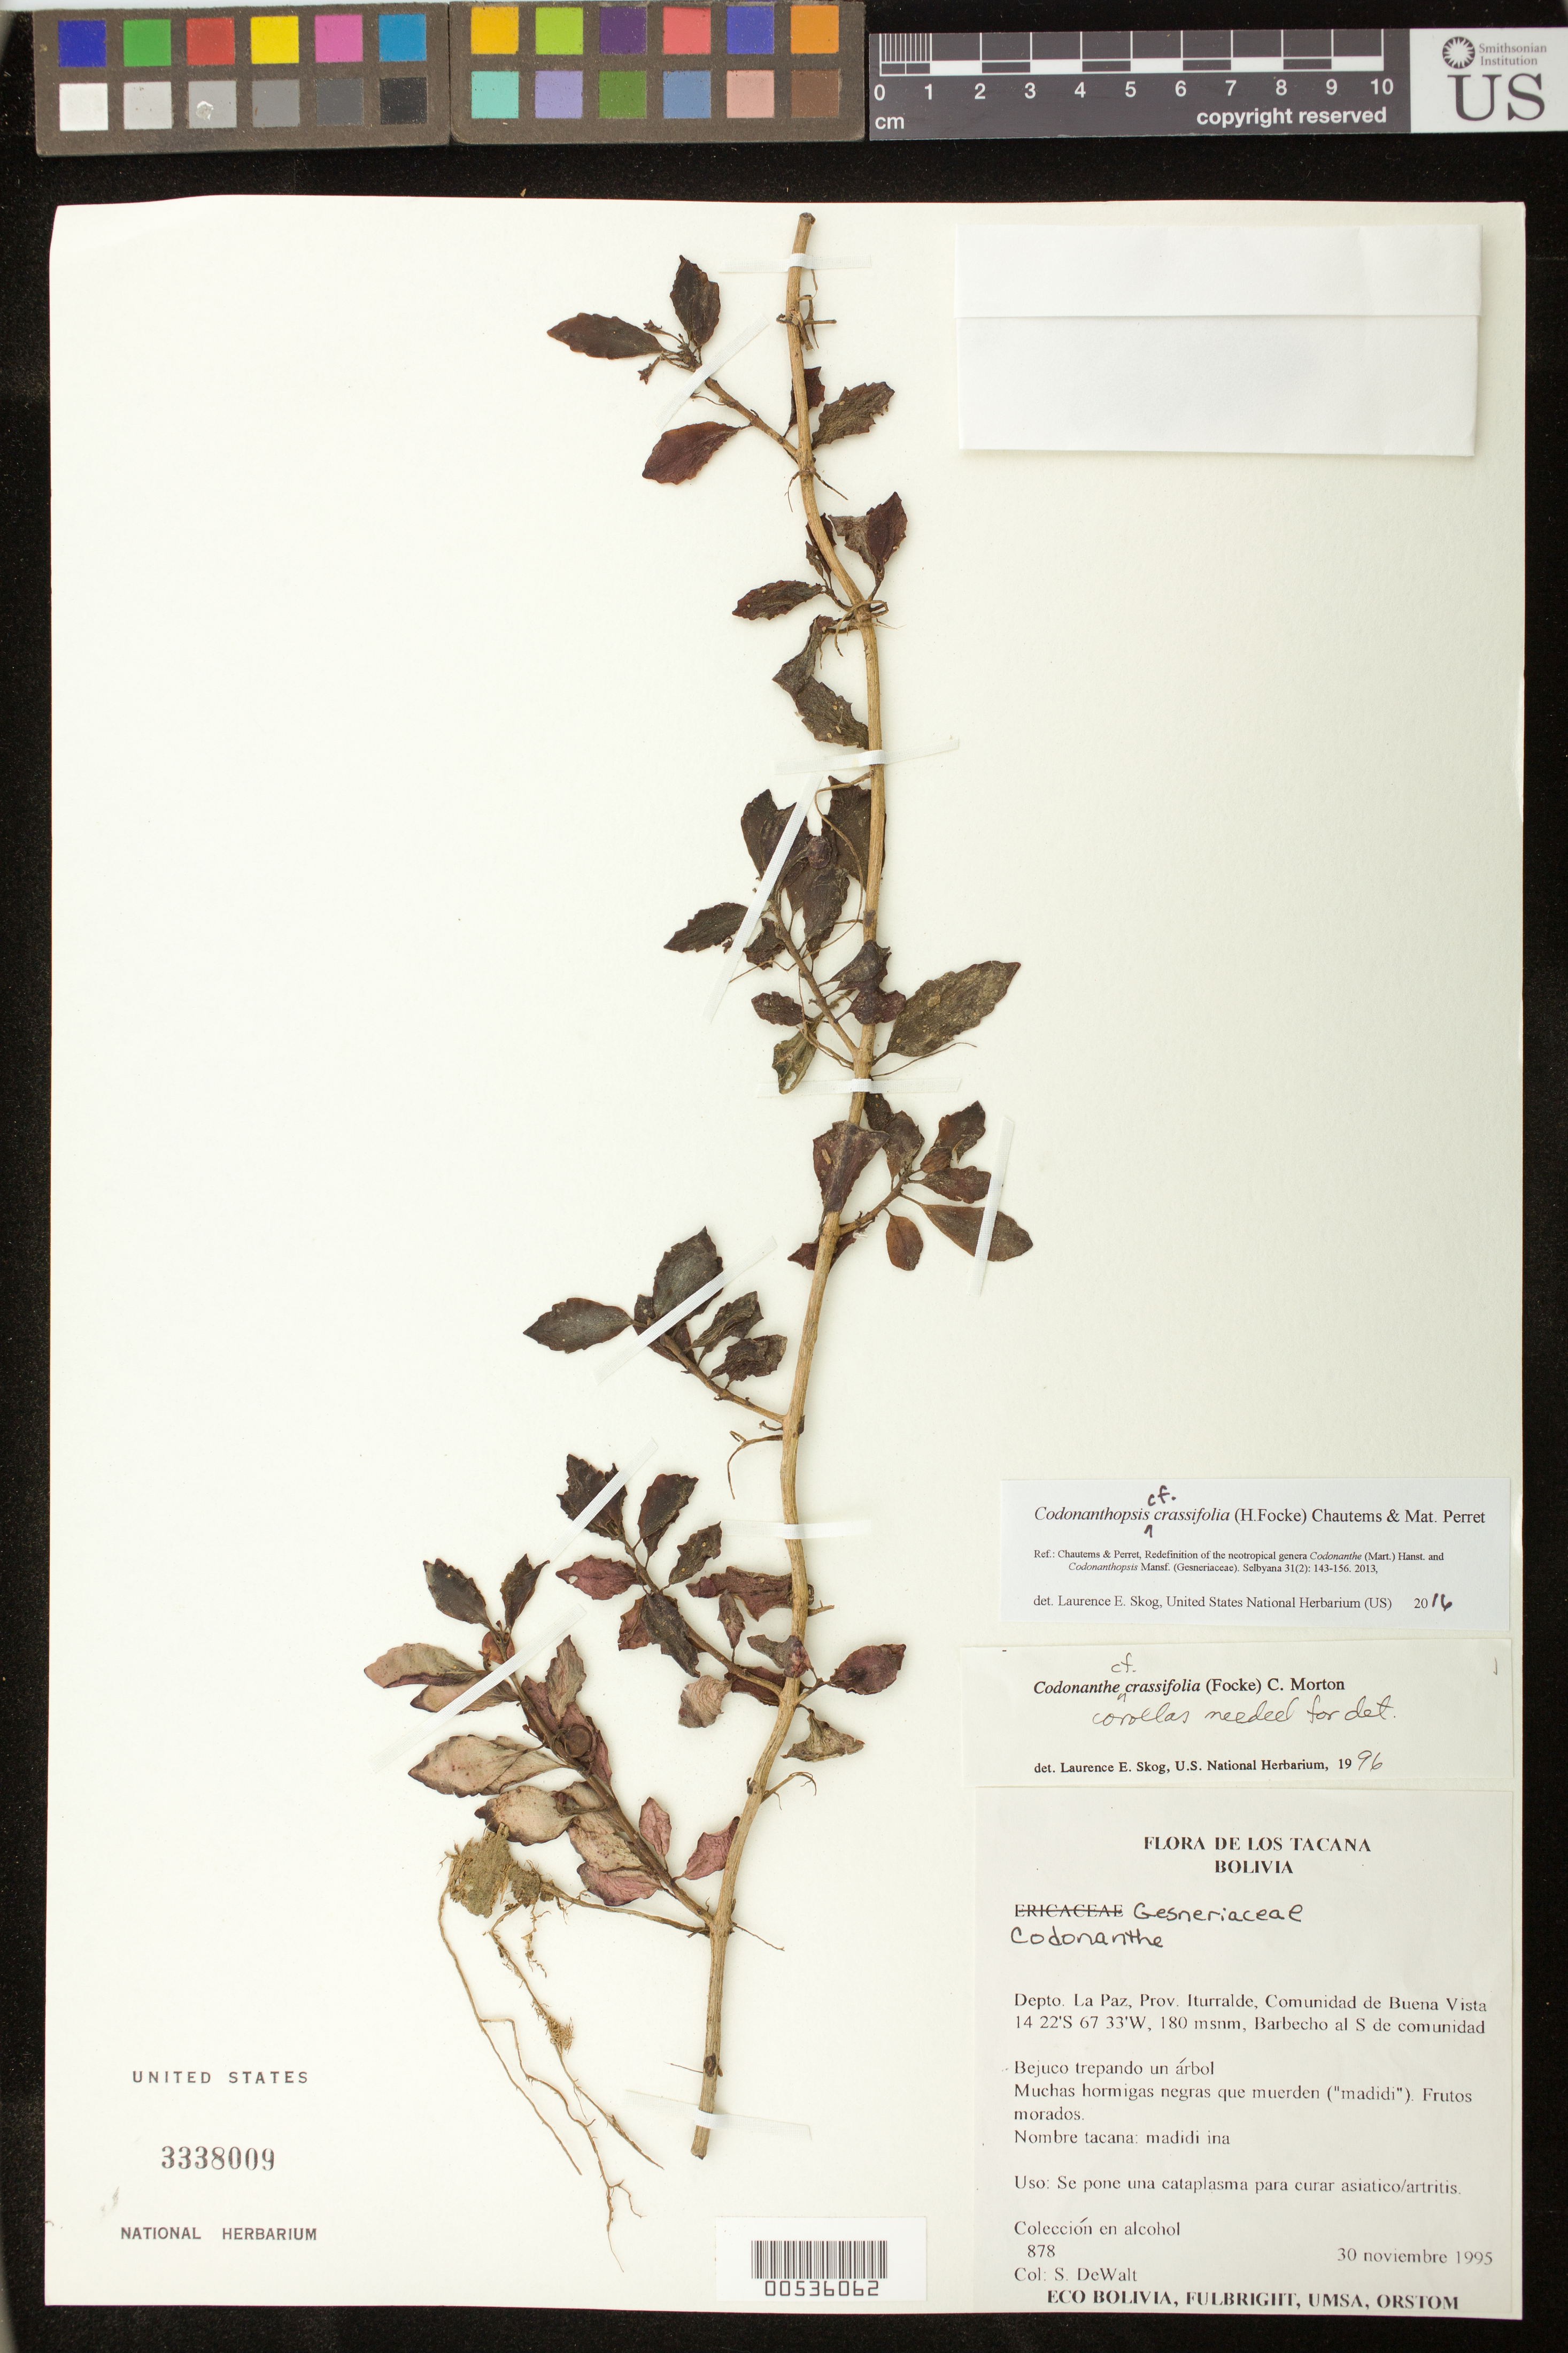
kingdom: Plantae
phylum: Tracheophyta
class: Magnoliopsida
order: Lamiales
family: Gesneriaceae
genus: Codonanthopsis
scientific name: Codonanthopsis crassifolia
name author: (H. Focke) Chautems & Mat.Perret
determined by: Skog, Laurence E.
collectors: S. DeWalt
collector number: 878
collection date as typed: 30 Nov 1995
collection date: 1995-11-30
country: Bolivia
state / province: La Paz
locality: Prov. Iturralde, Comunidad de Buena Vista, barbecho al S de comunidad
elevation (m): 180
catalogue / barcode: US 3338009